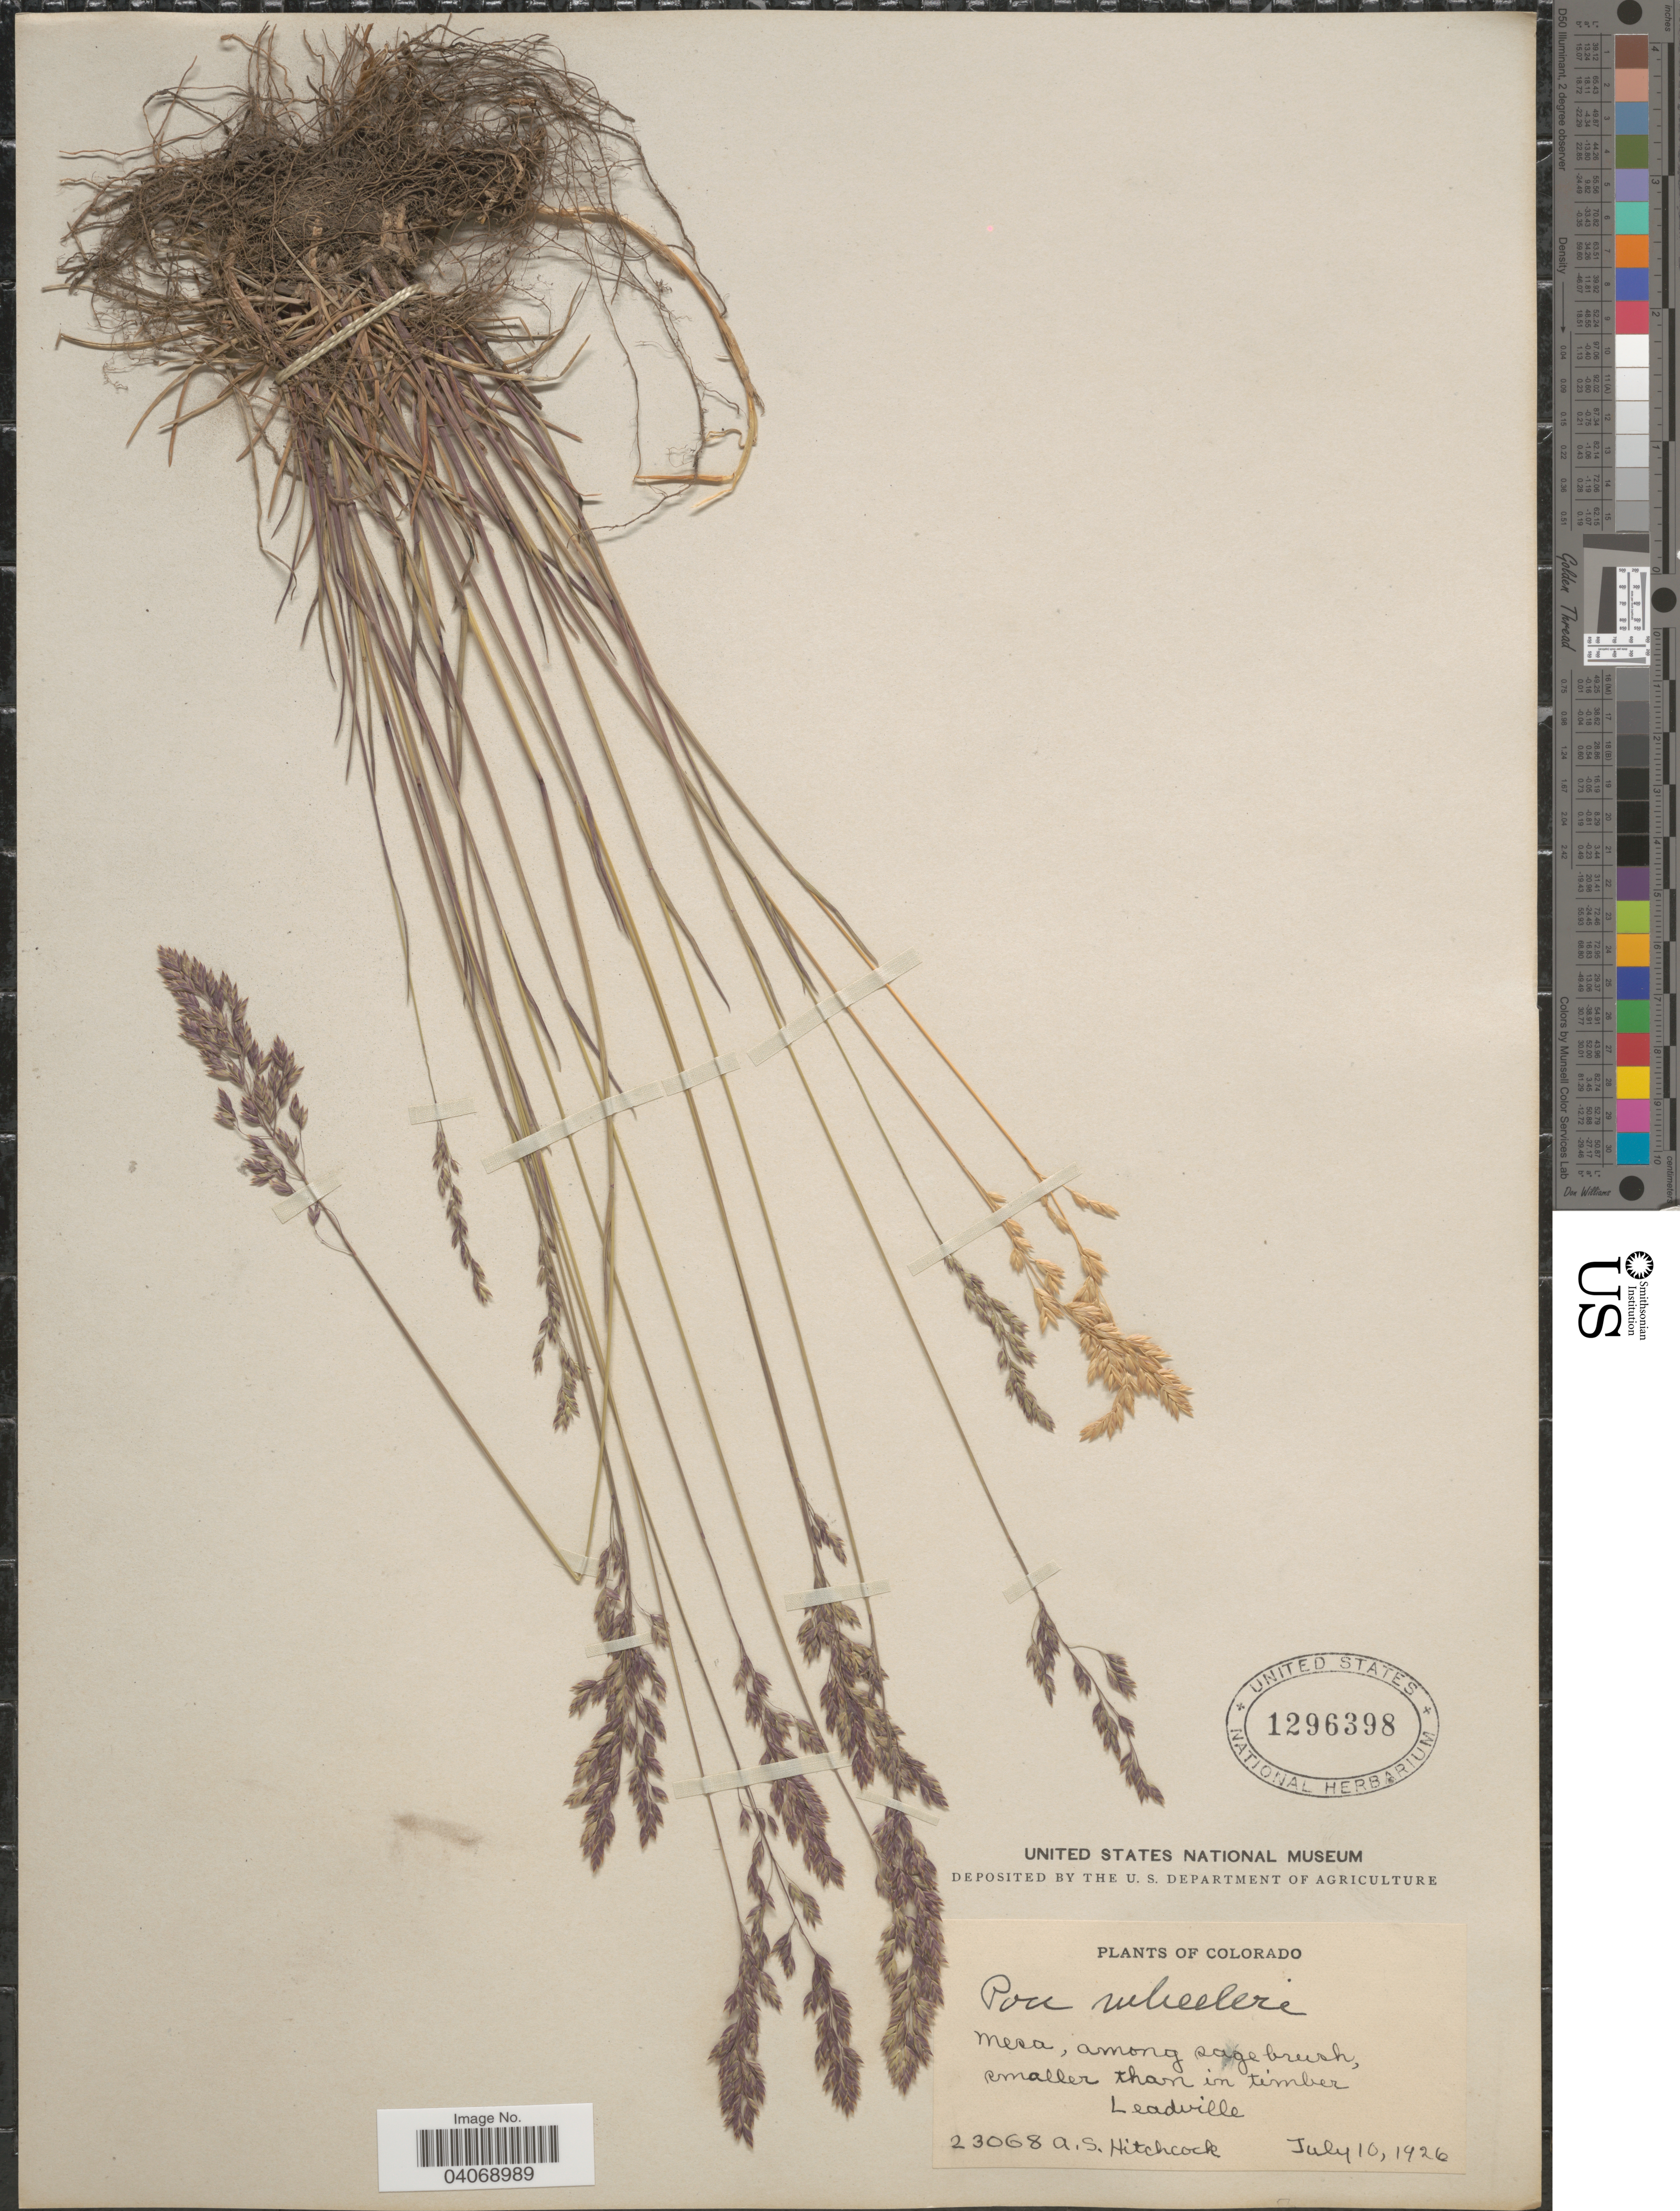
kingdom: Plantae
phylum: Tracheophyta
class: Liliopsida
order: Poales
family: Poaceae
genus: Poa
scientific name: Poa wheeleri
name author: Vasey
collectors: A. S. Hitchcock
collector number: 23068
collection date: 1926-07-10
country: United States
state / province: Colorado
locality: Mesa, among sage brush, smaller than in timber Leadville.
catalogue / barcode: US 1296398